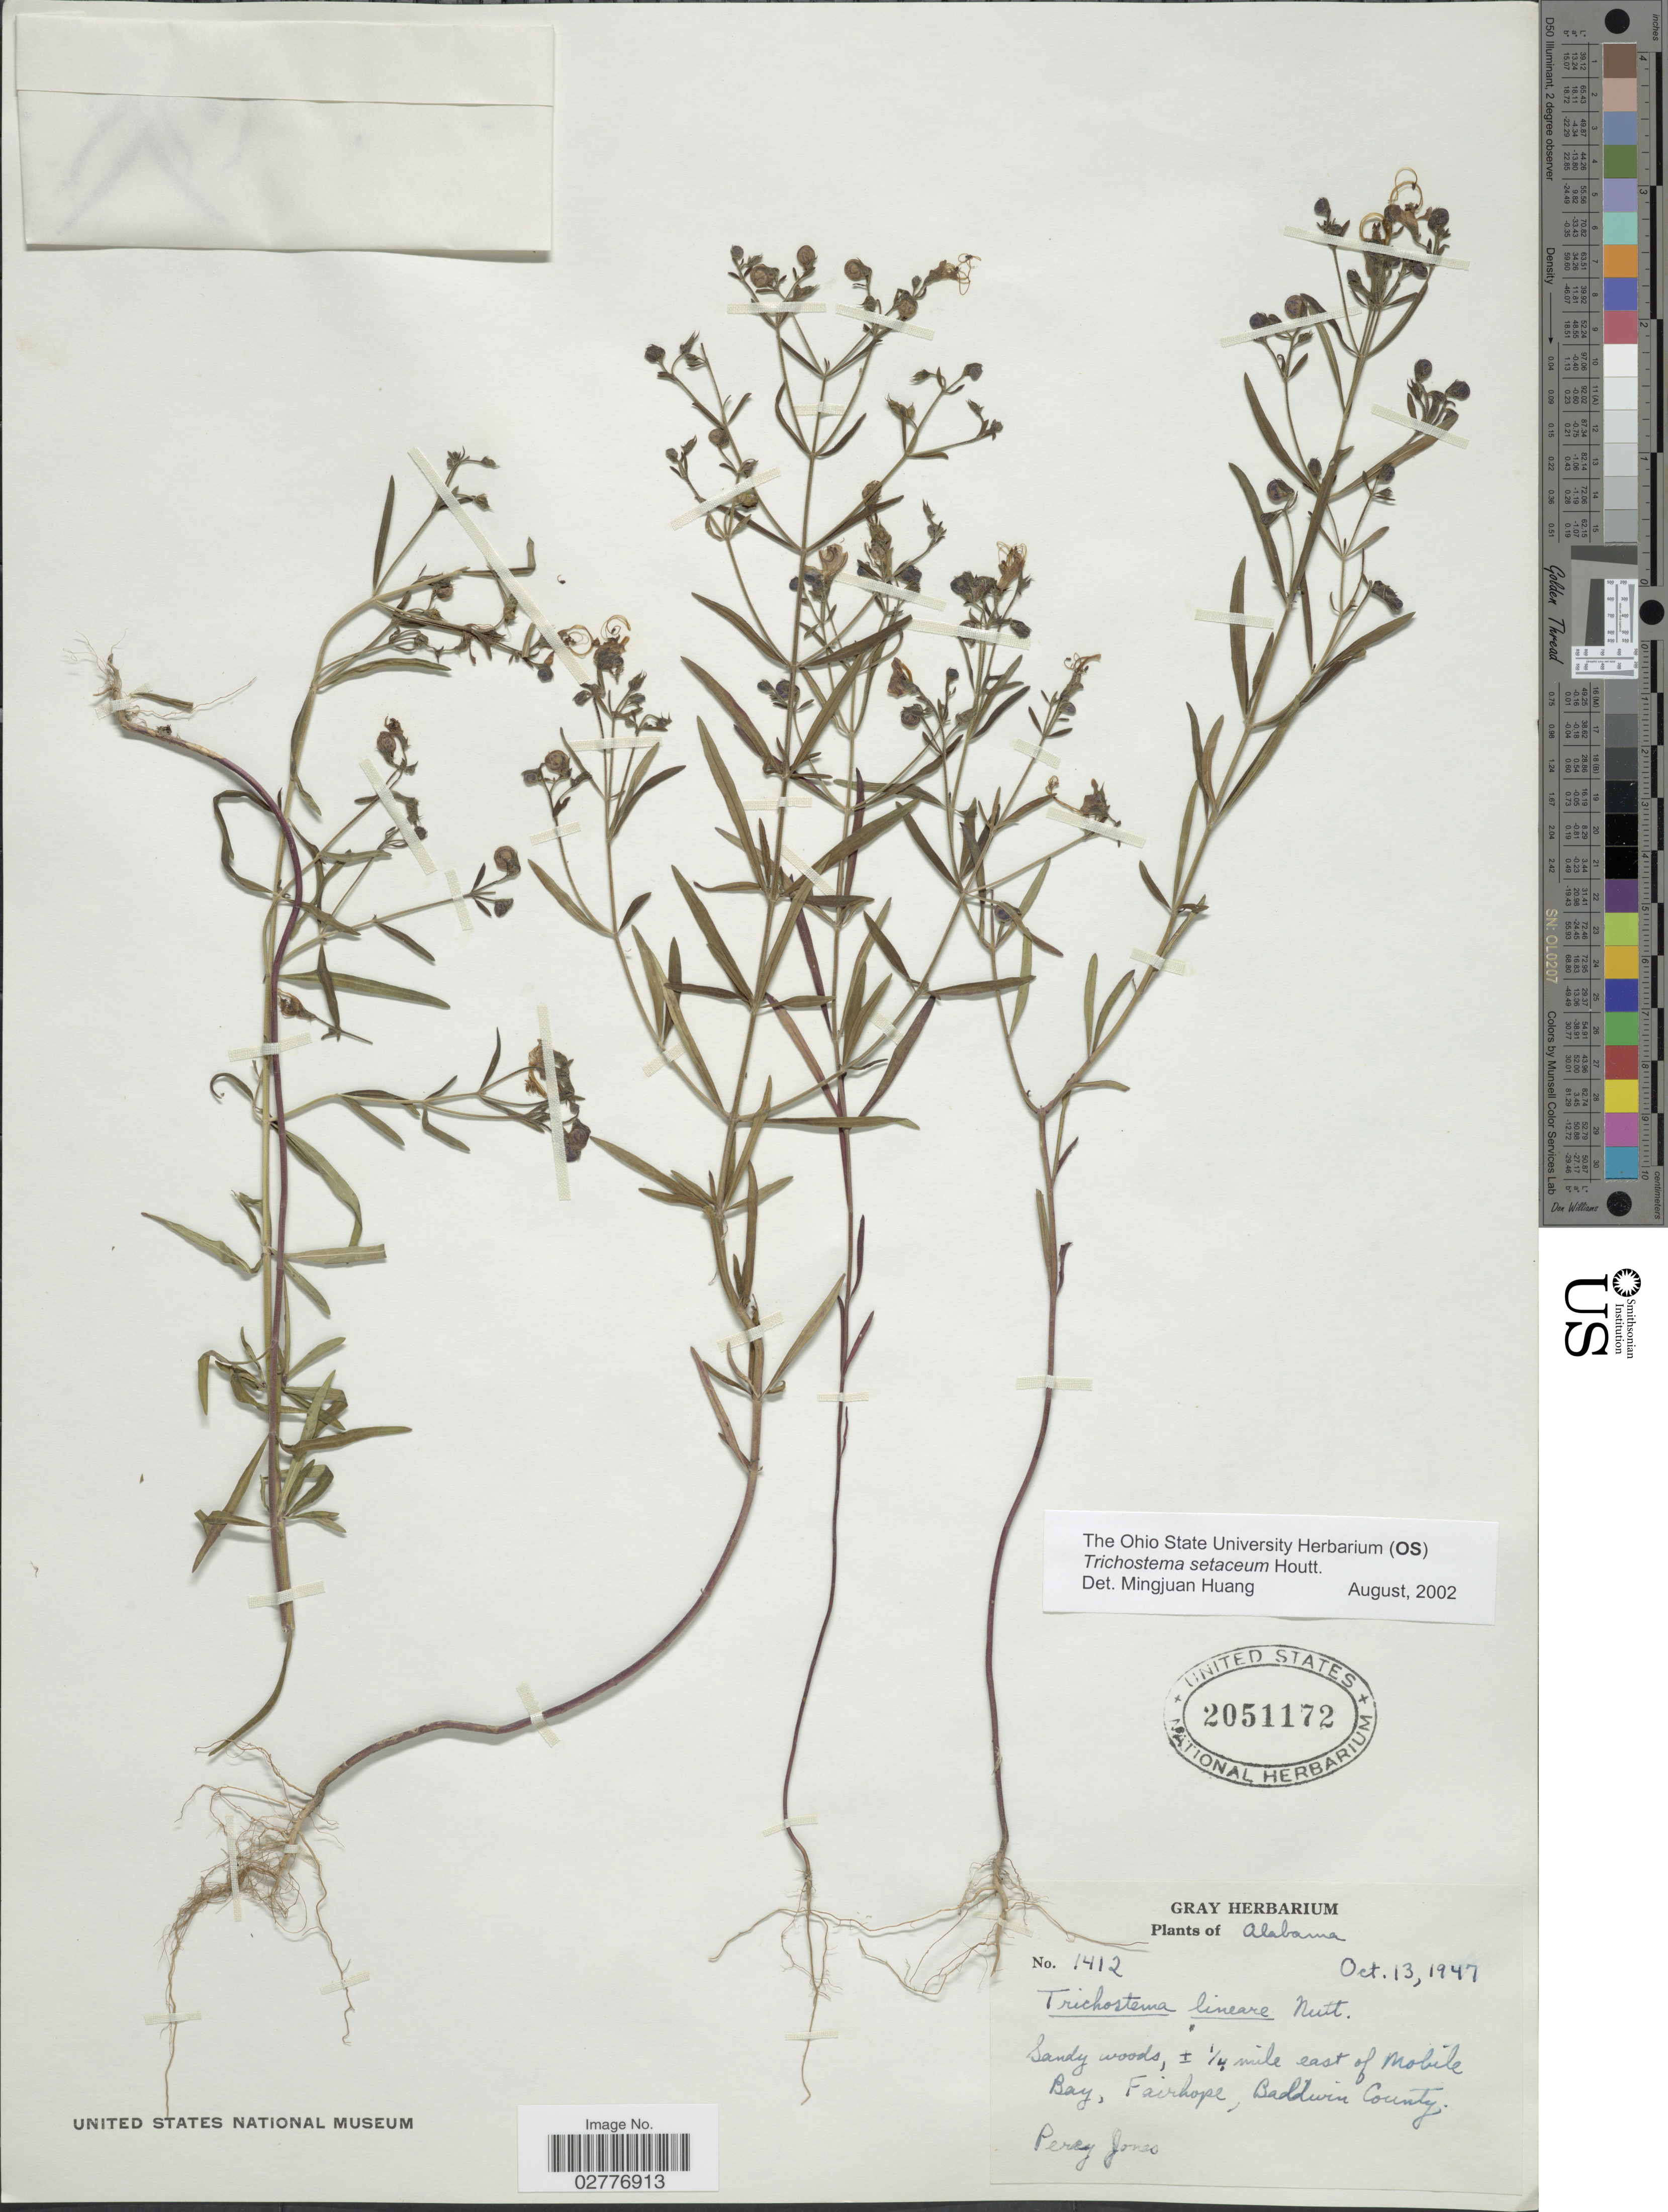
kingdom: Plantae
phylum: Tracheophyta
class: Magnoliopsida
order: Lamiales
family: Lamiaceae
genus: Trichostema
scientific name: Trichostema setaceum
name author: Houtt.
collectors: P. Jones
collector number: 1412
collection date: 1947-10-13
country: United States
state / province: Alabama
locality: ±¼ mile east of Mobile Bay, Fairhope, Baldwin County.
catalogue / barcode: US 2051172